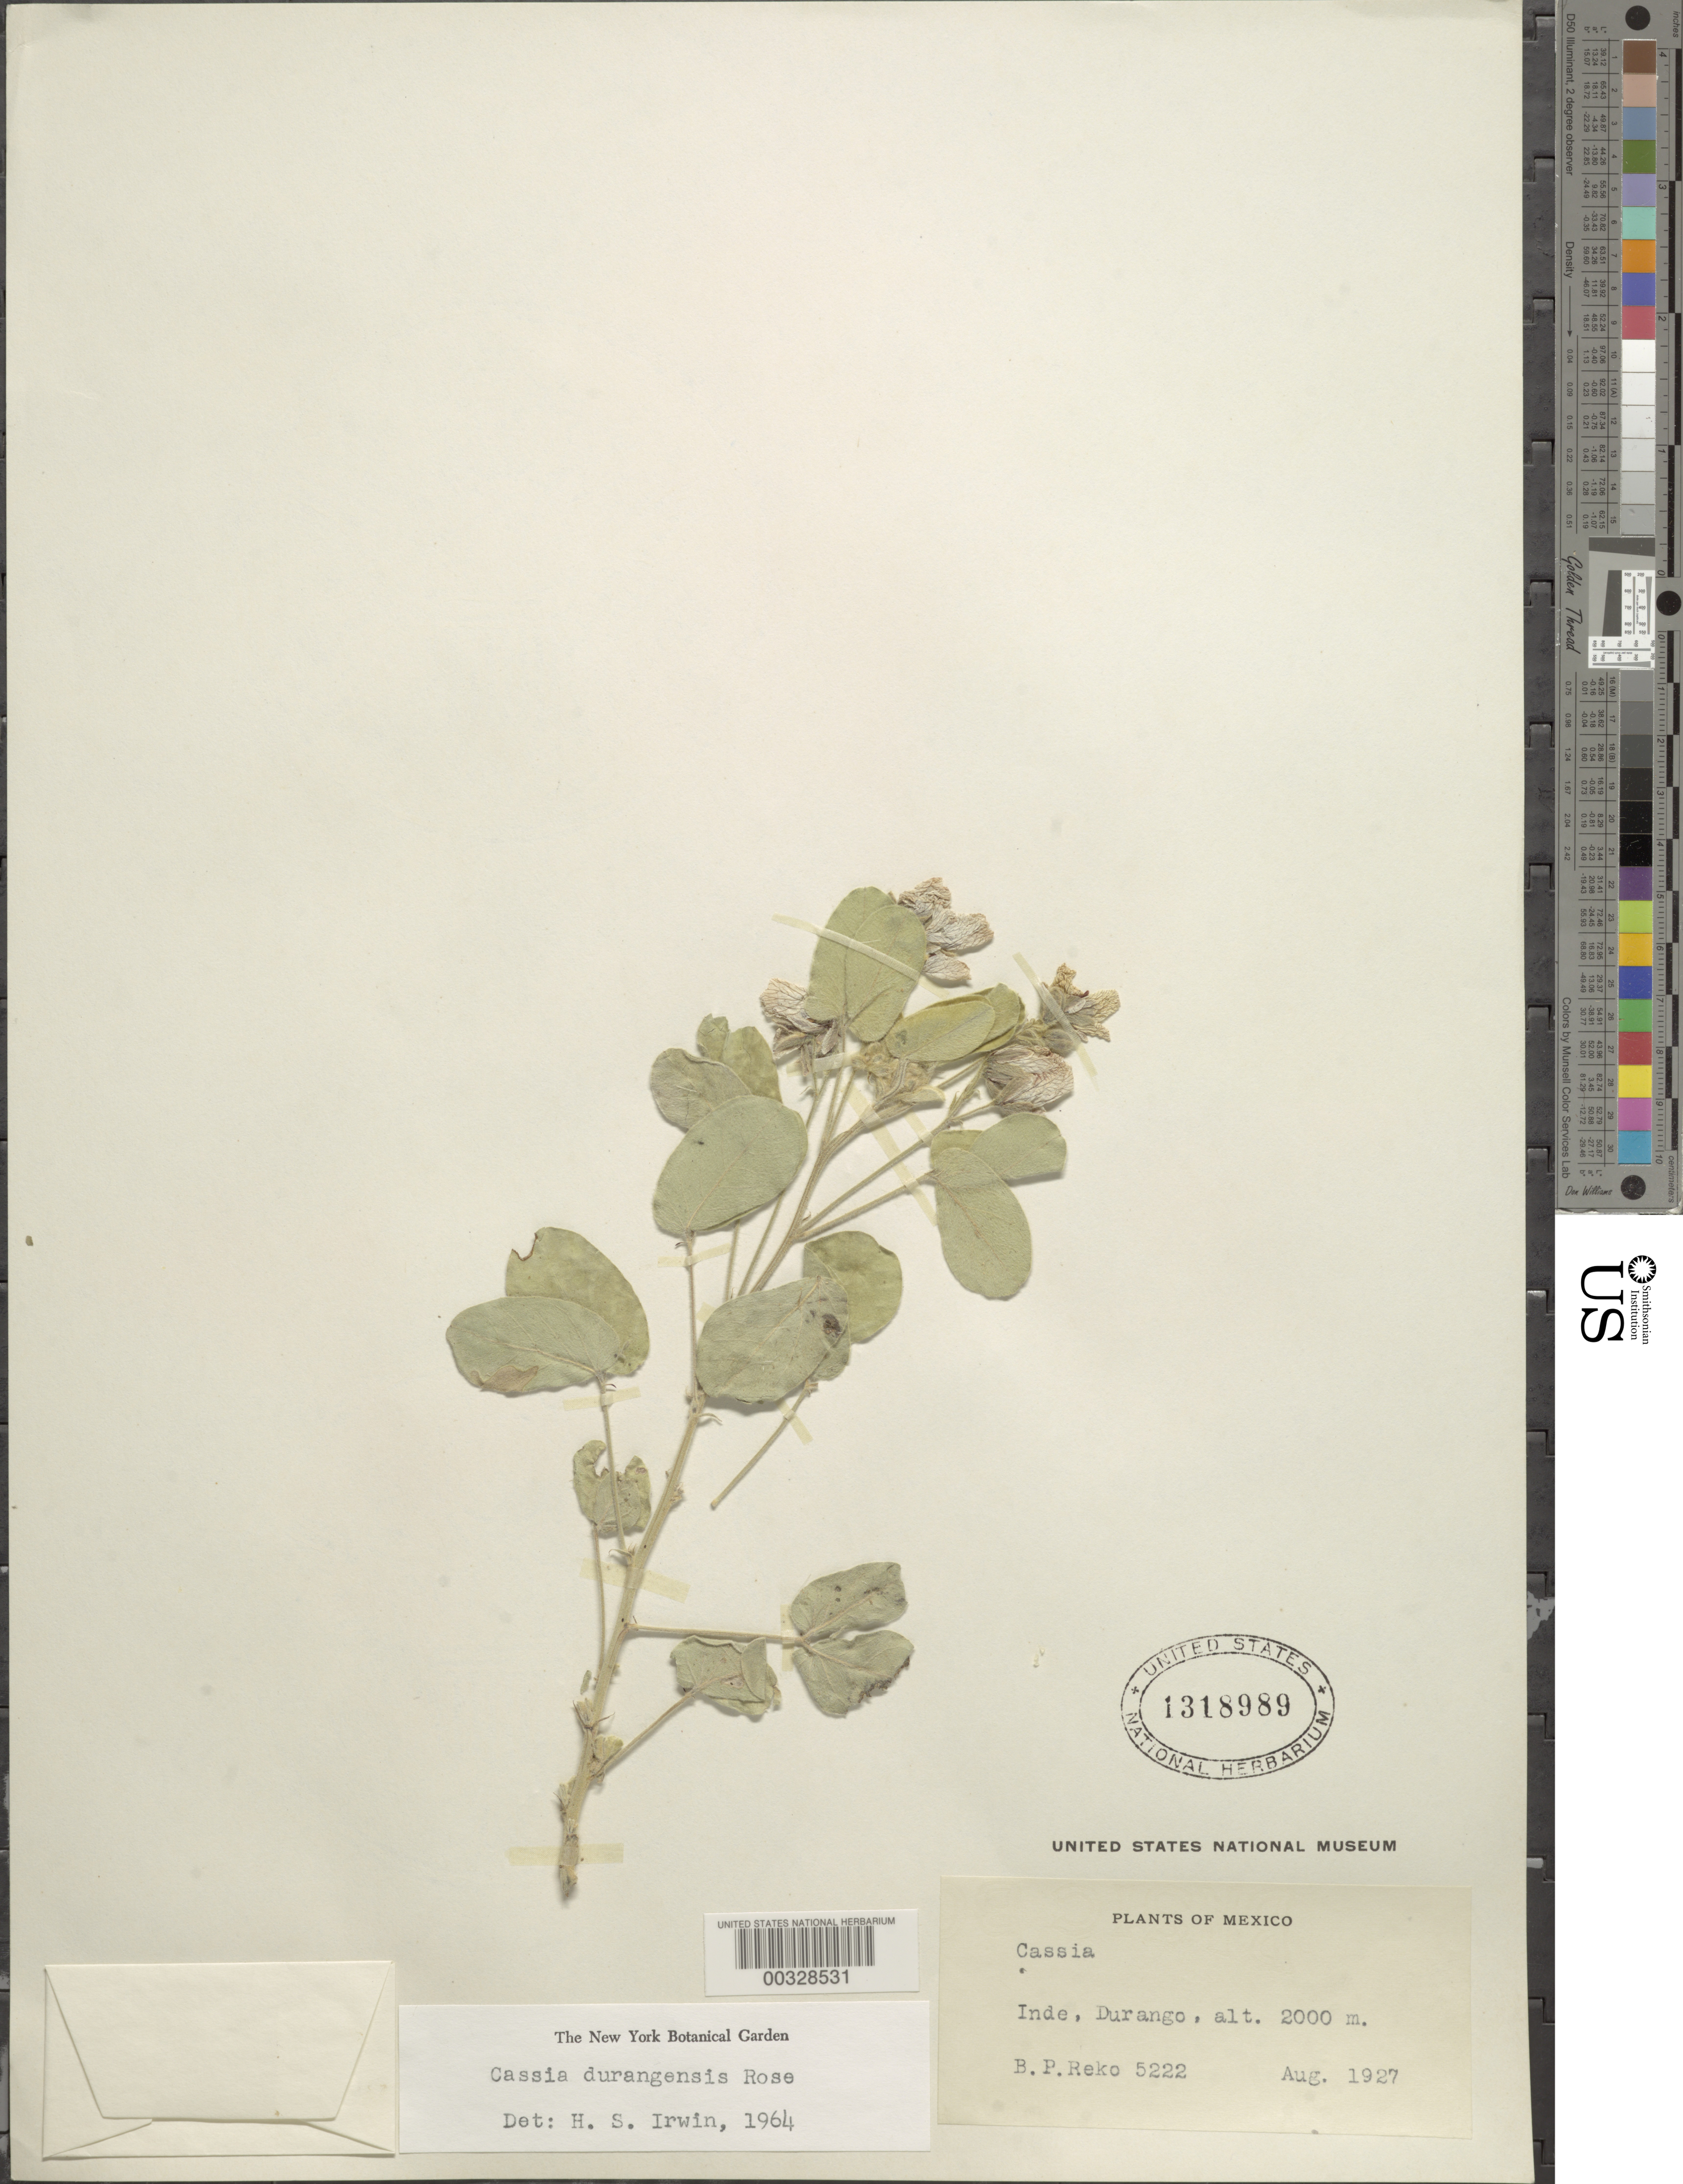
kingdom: Plantae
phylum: Tracheophyta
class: Magnoliopsida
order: Fabales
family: Fabaceae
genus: Senna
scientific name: Senna durangensis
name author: (Rose) H.S. Irwin & Barneby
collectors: B. P. Reko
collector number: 5222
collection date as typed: Aug 1927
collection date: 1927-08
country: Mexico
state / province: Durango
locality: Inde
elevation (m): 2000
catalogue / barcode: US 1318989